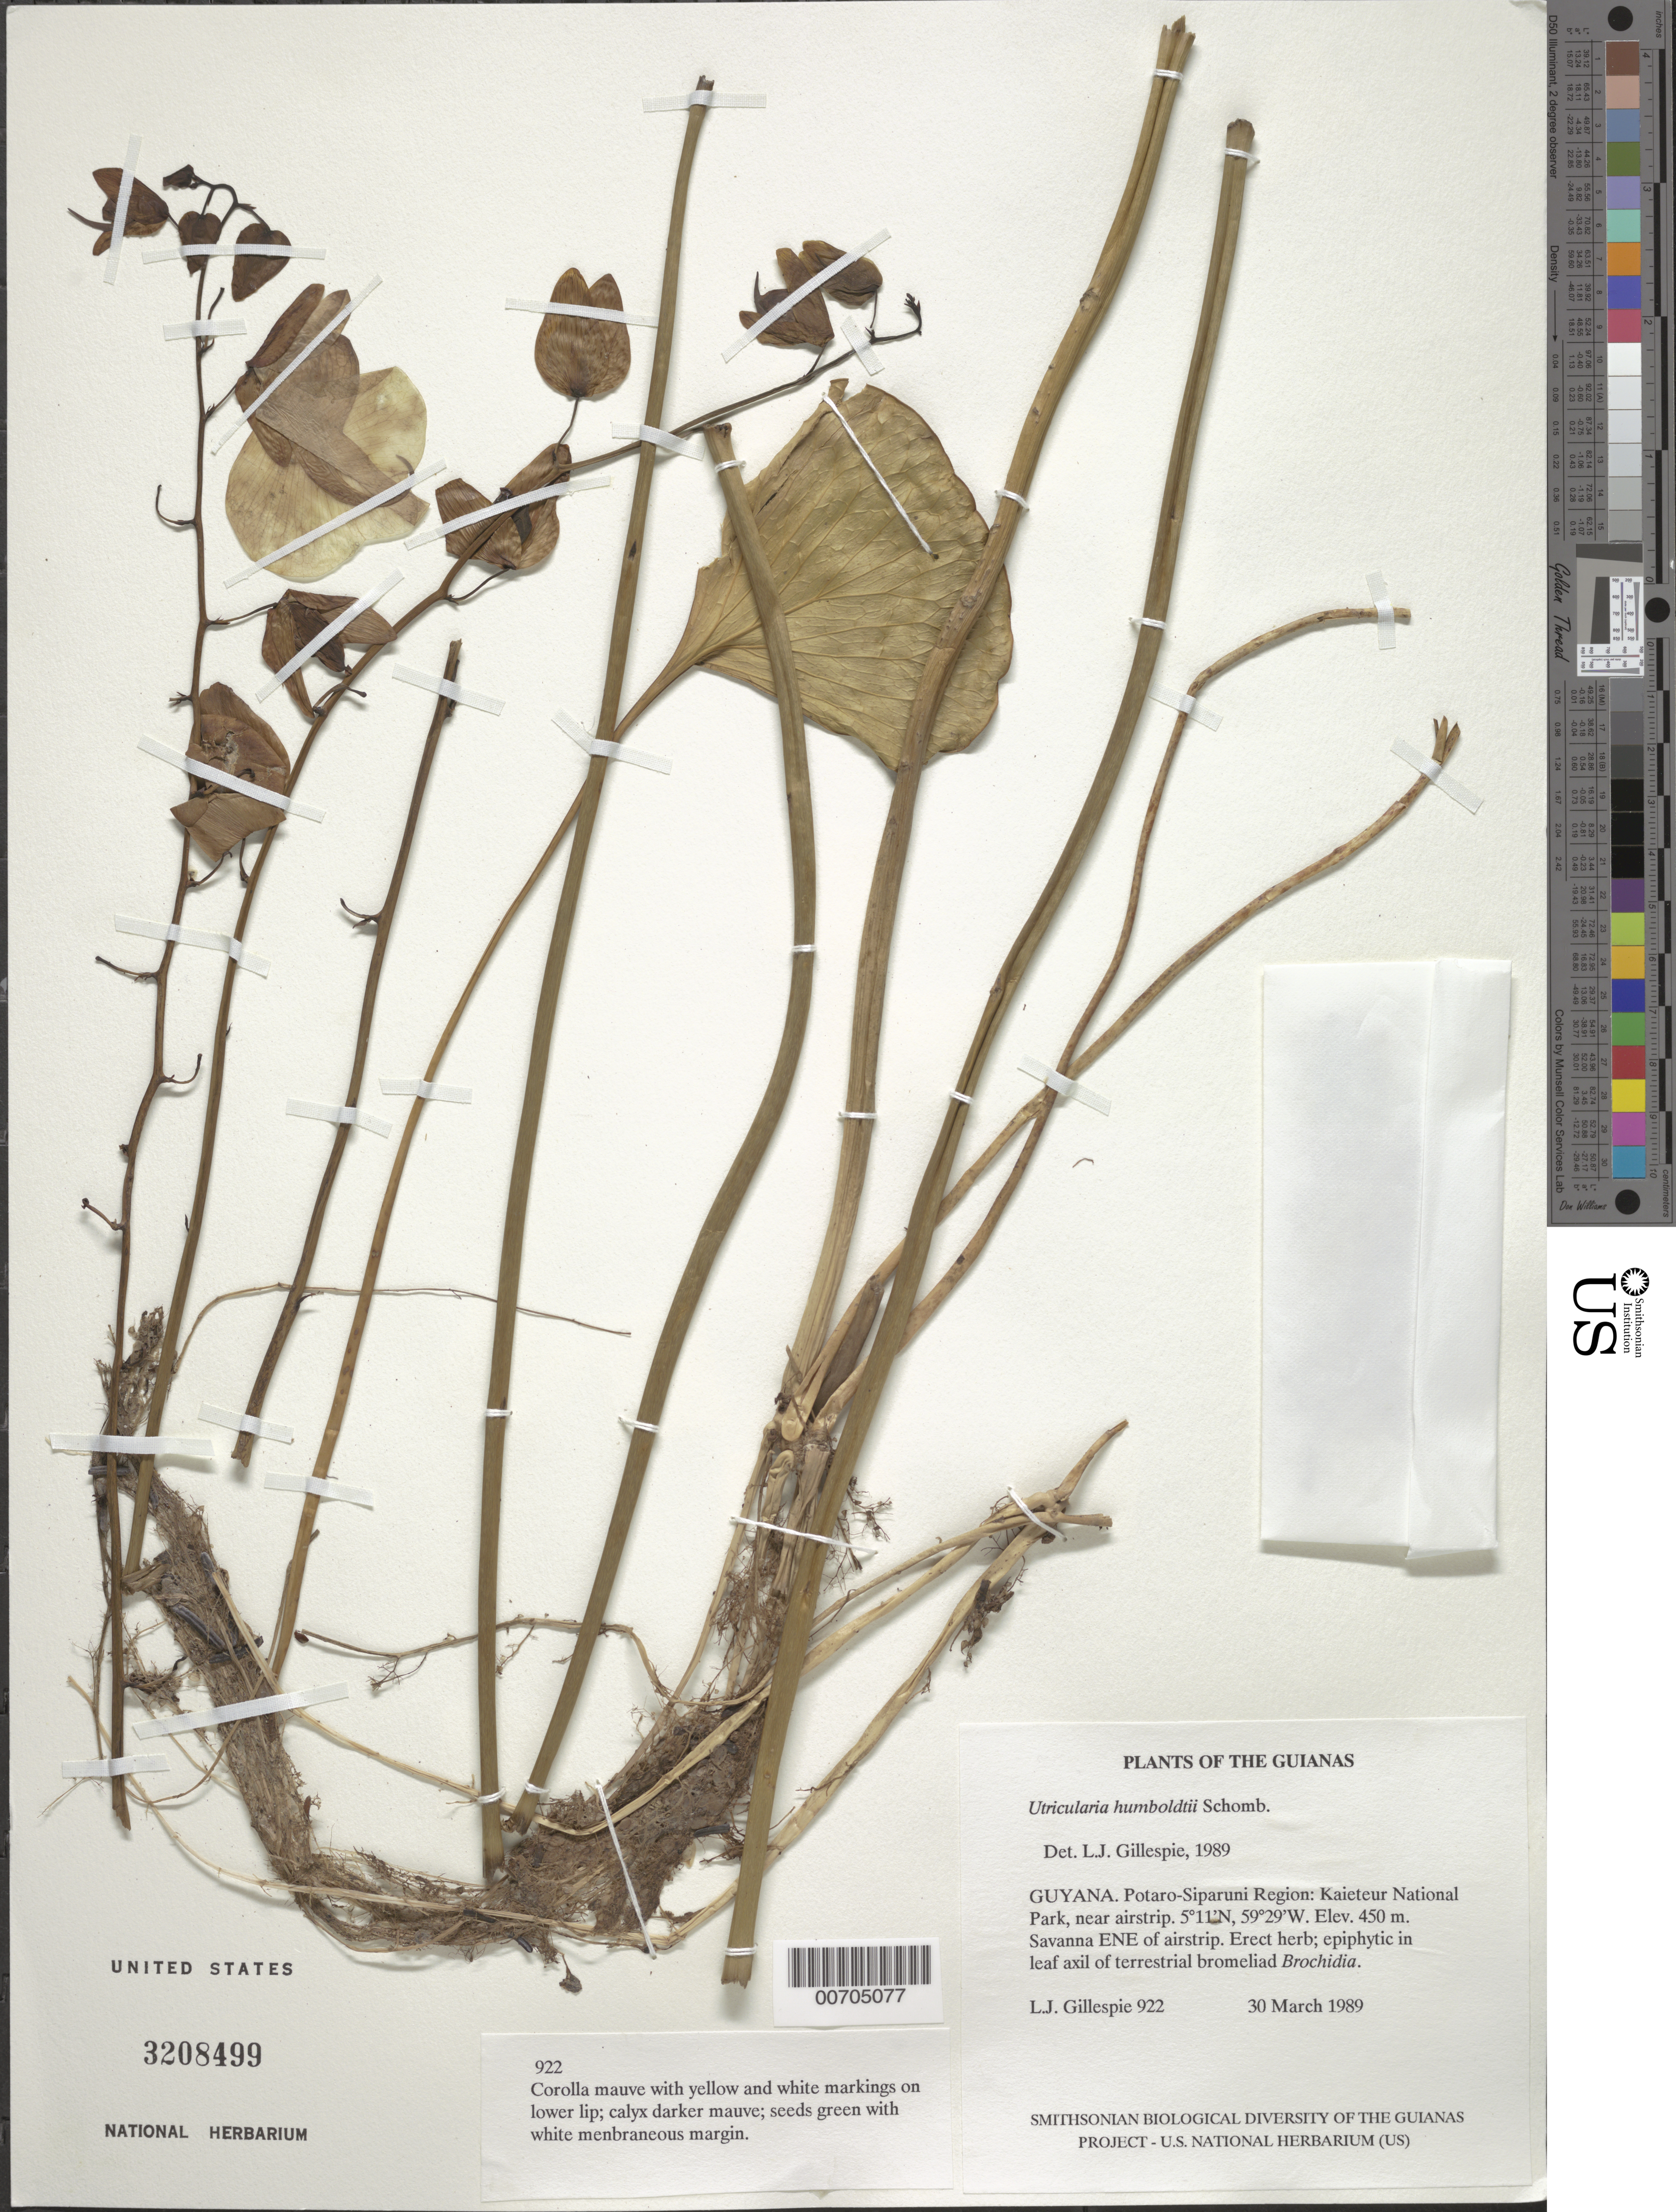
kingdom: Plantae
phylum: Tracheophyta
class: Magnoliopsida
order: Lamiales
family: Lentibulariaceae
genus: Utricularia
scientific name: Utricularia humboldtii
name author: R.H. Schomb.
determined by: Gillespie, L. J.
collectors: L. J. Gillespie & H. Persaud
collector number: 922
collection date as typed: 30 March 1989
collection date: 1989-03-30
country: Guyana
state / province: Potaro-Siparuni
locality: Kaieteur National Park, between airstrip and escarpment. ENE of airstrip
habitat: Savanna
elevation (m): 450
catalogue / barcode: US 3208499